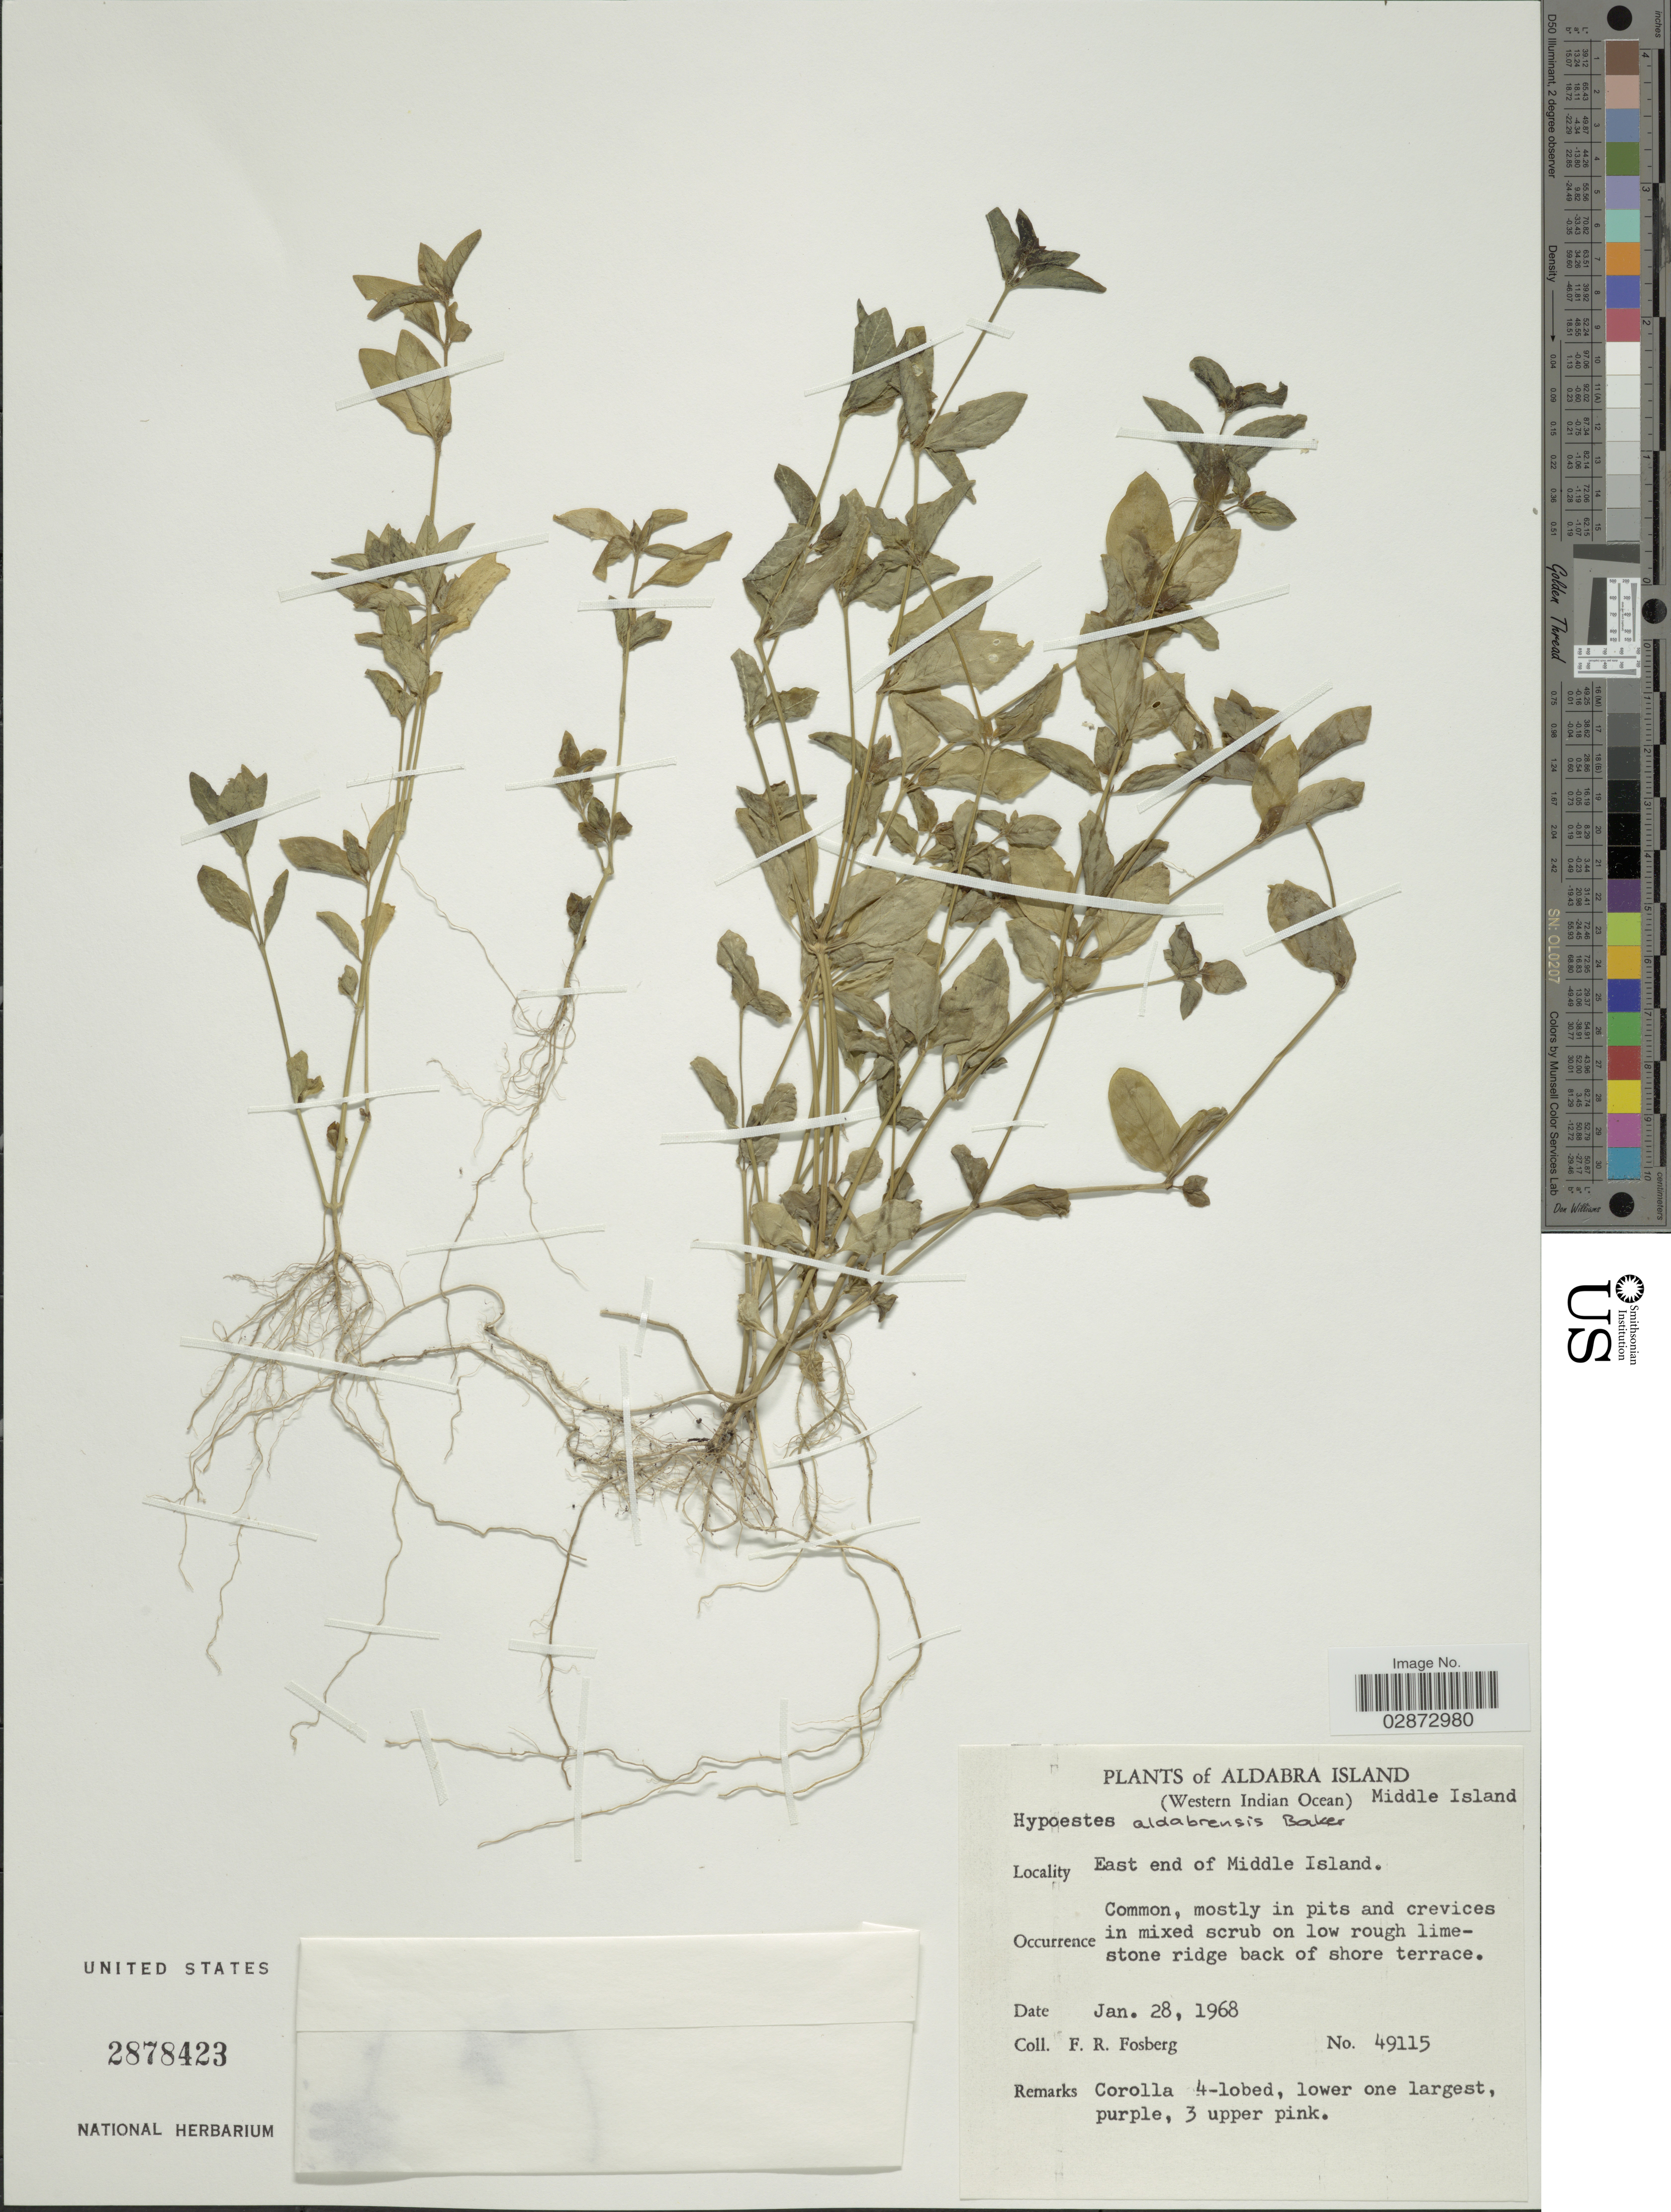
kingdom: Plantae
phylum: Tracheophyta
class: Magnoliopsida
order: Lamiales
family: Acanthaceae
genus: Hypoestes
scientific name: Hypoestes aldabrensis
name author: Baker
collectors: F. R. Fosberg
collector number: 49115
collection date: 1968-01-28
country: Seychelles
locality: Aldabra Island (Western Indian Ocean) Middle Island. East end of Middle Island.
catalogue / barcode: US 2878423